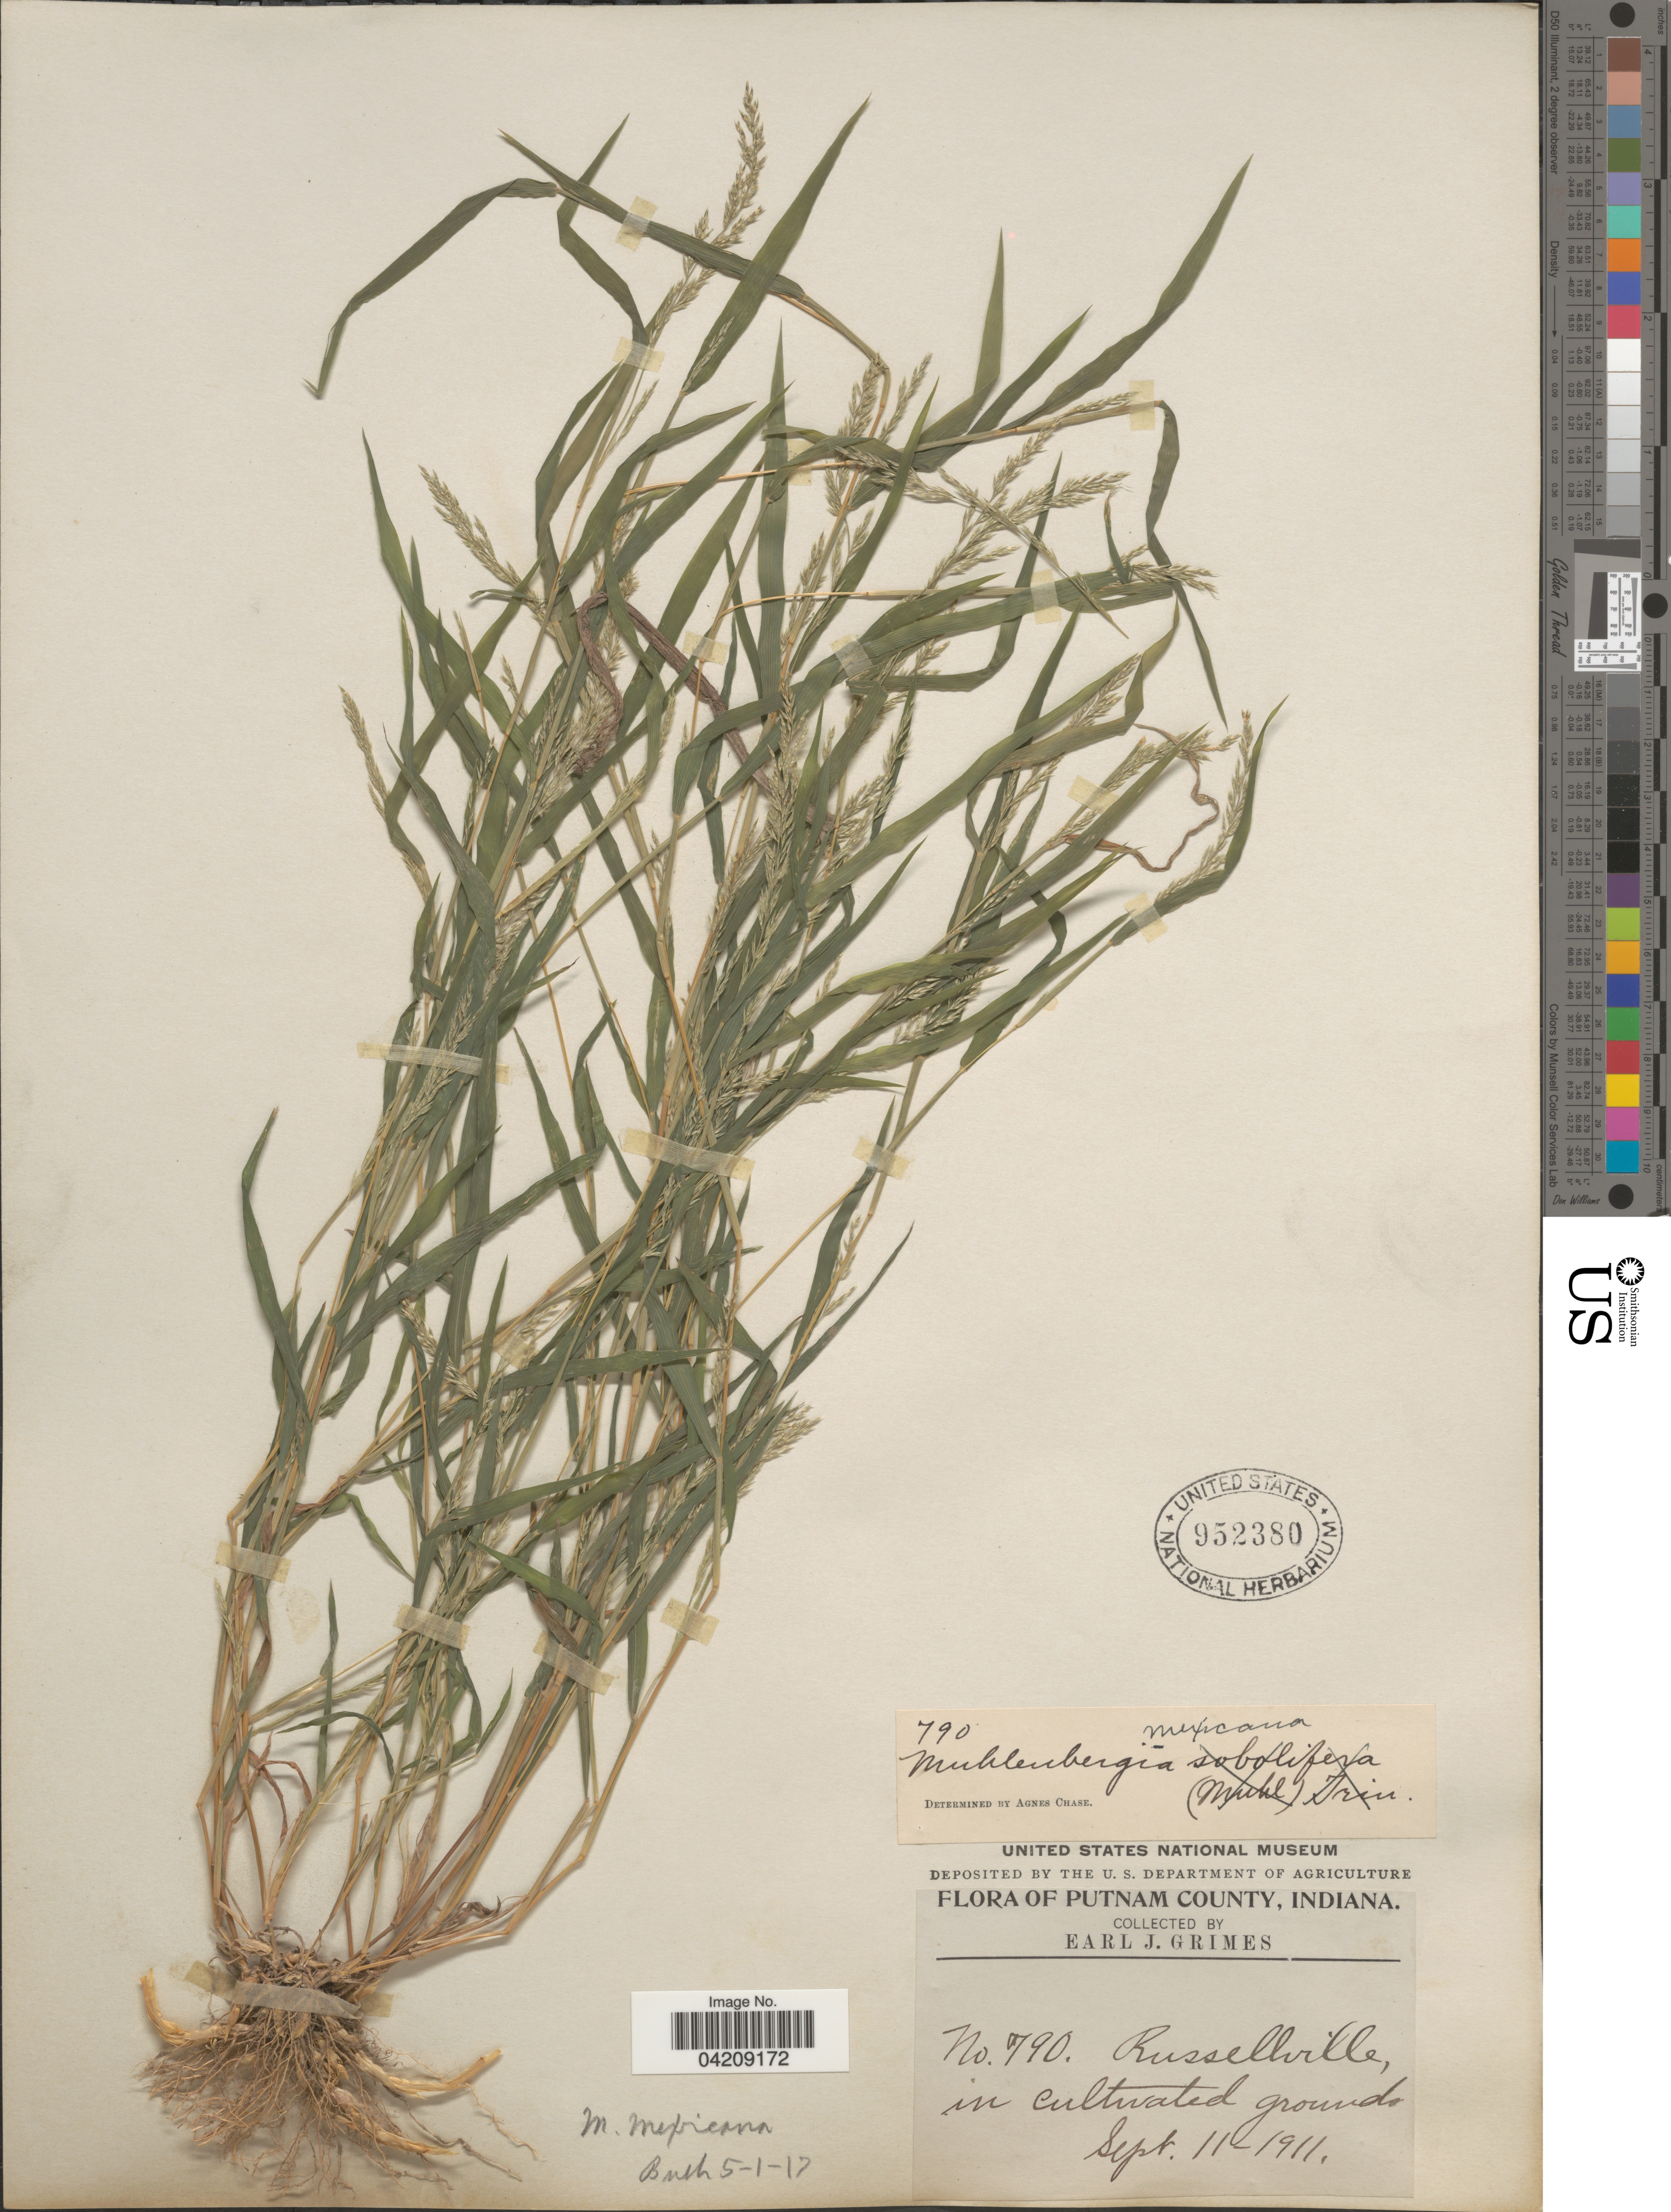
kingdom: Plantae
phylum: Tracheophyta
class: Liliopsida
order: Poales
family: Poaceae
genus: Muhlenbergia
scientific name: Muhlenbergia frondosa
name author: (Poir.) Fernald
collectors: E. J. Grimes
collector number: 790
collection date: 1911-09-11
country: United States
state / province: Indiana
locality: Putnam County. Russellville, in cultivated grounds.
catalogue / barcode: US 952380